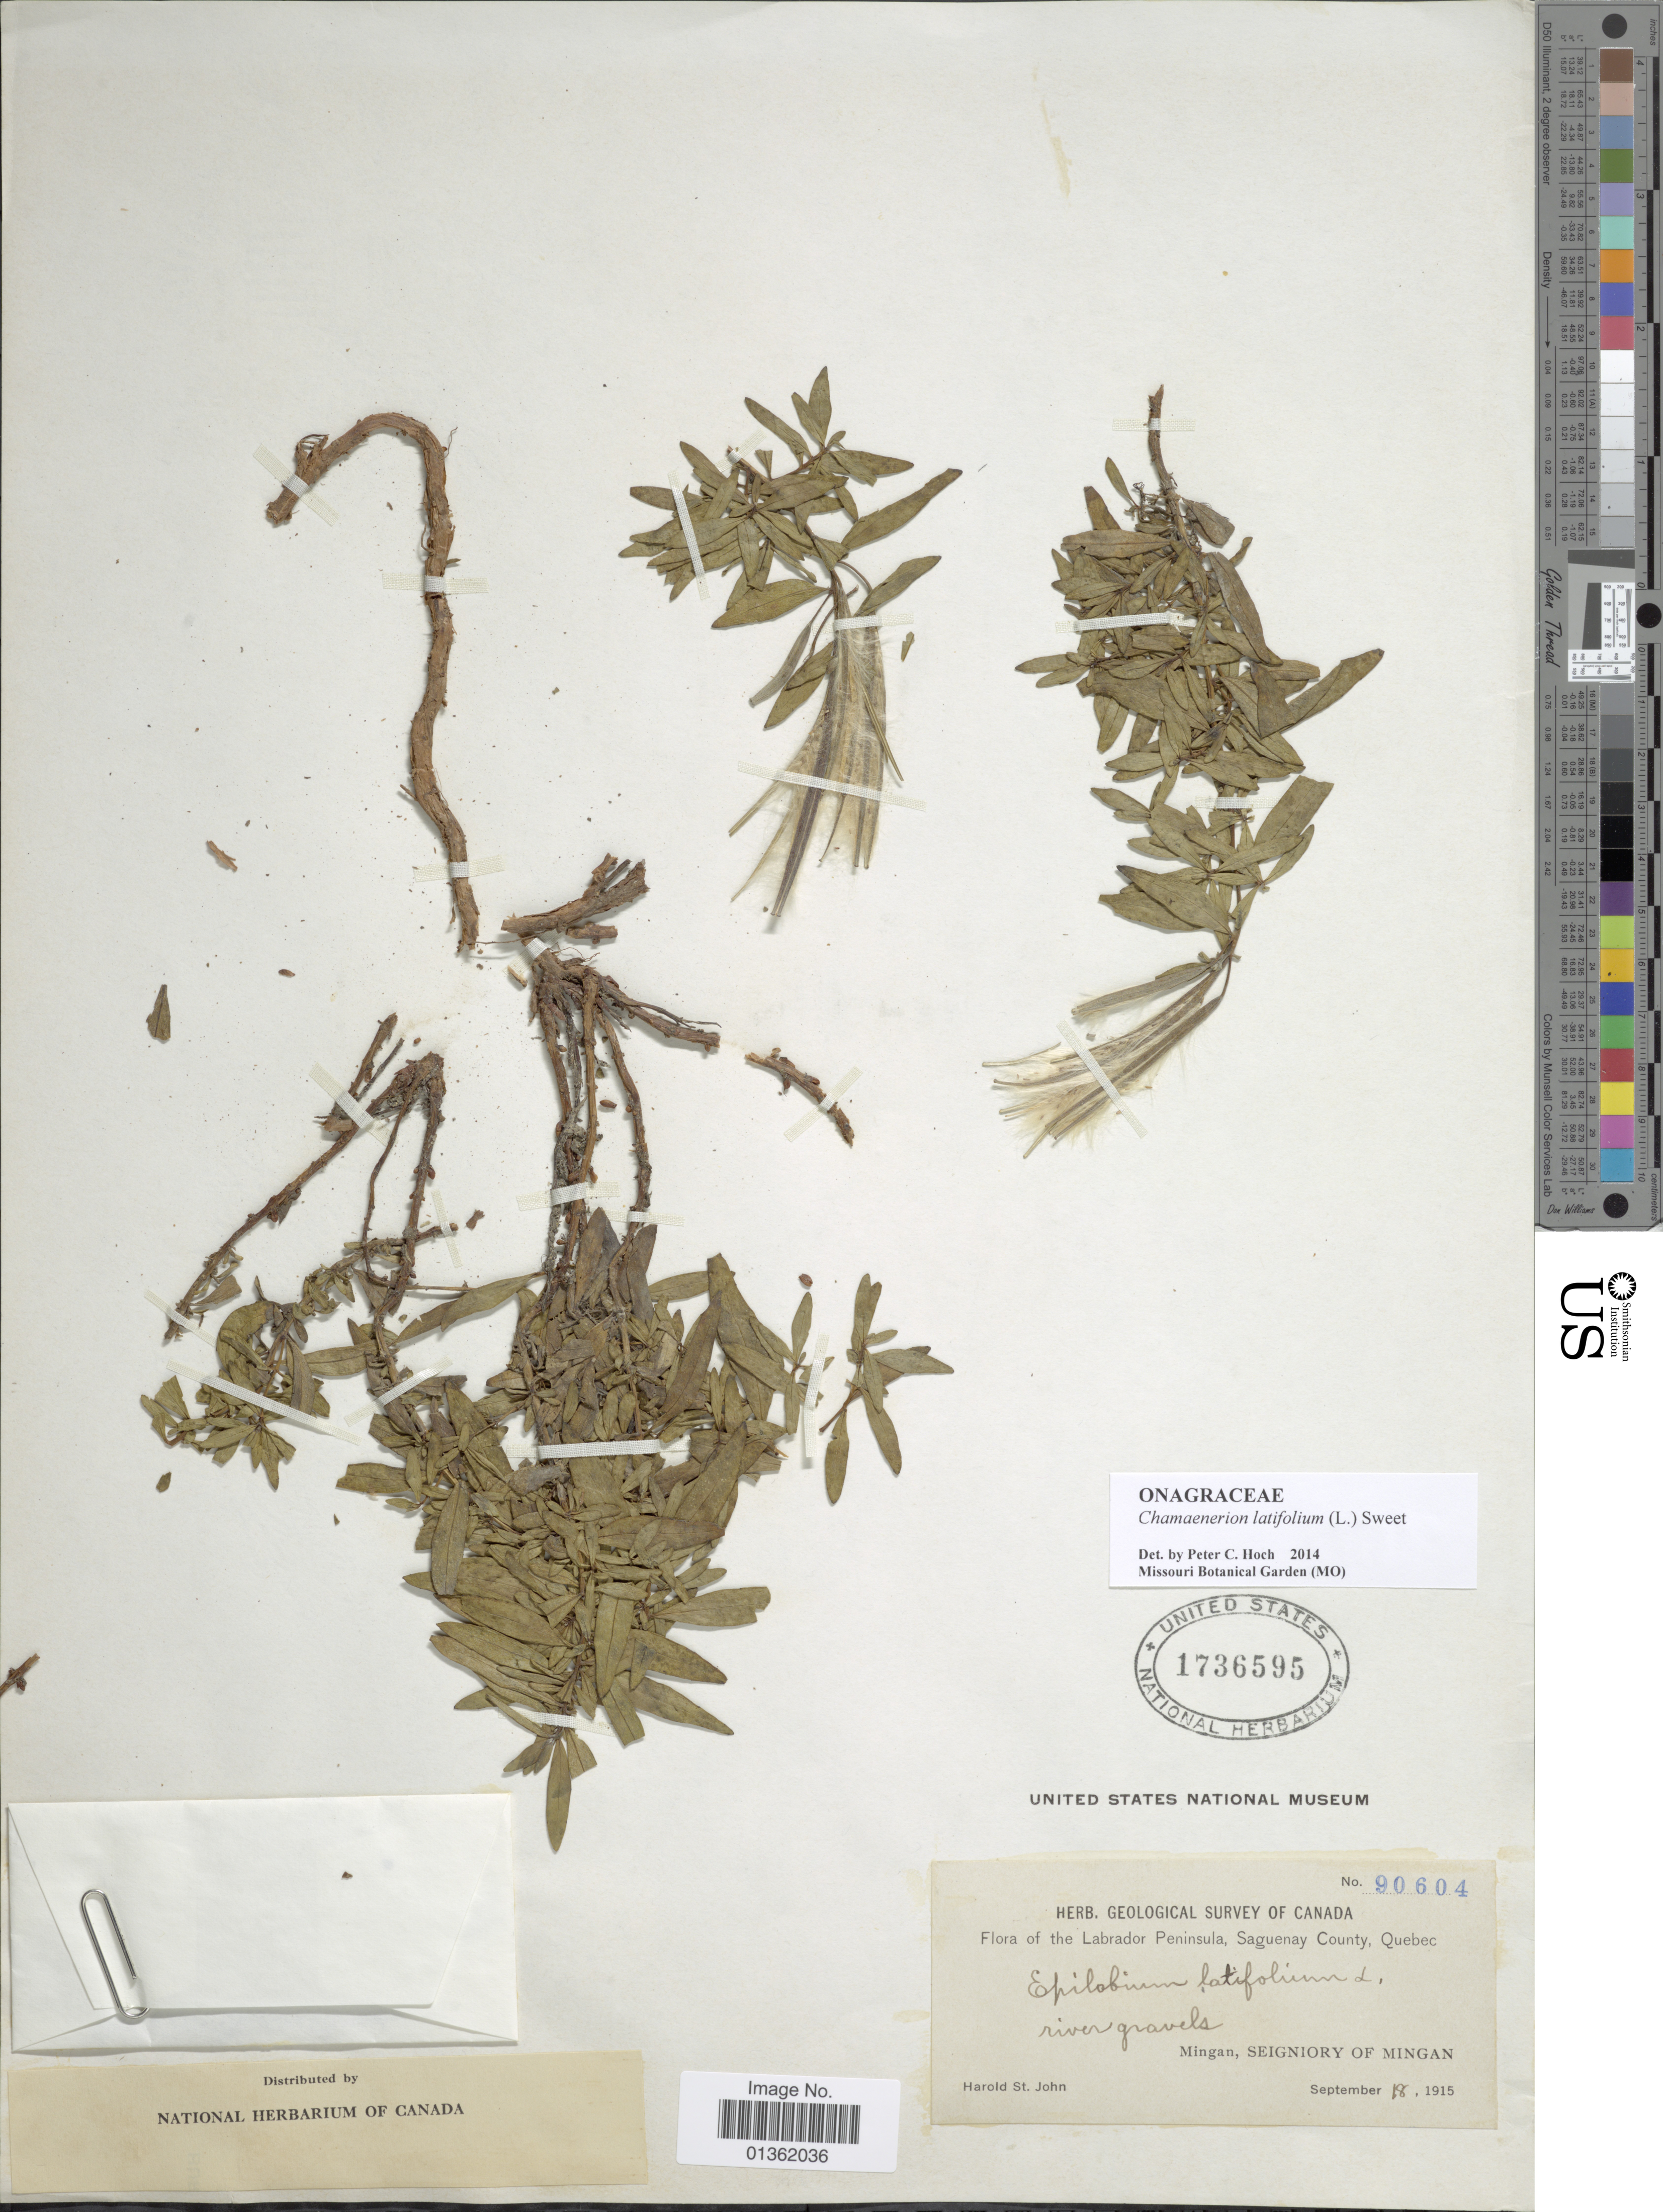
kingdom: Plantae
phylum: Tracheophyta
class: Magnoliopsida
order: Myrtales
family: Onagraceae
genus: Chamaenerion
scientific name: Chamaenerion latifolium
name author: (L.) Th. Fr. & Lange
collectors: H. St. John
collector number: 90604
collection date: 1915-09-18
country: Canada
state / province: Quebec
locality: Labrador Peninsula, Saguenay County. Mingan, Seigniory of Mingan.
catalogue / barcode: US 1736595